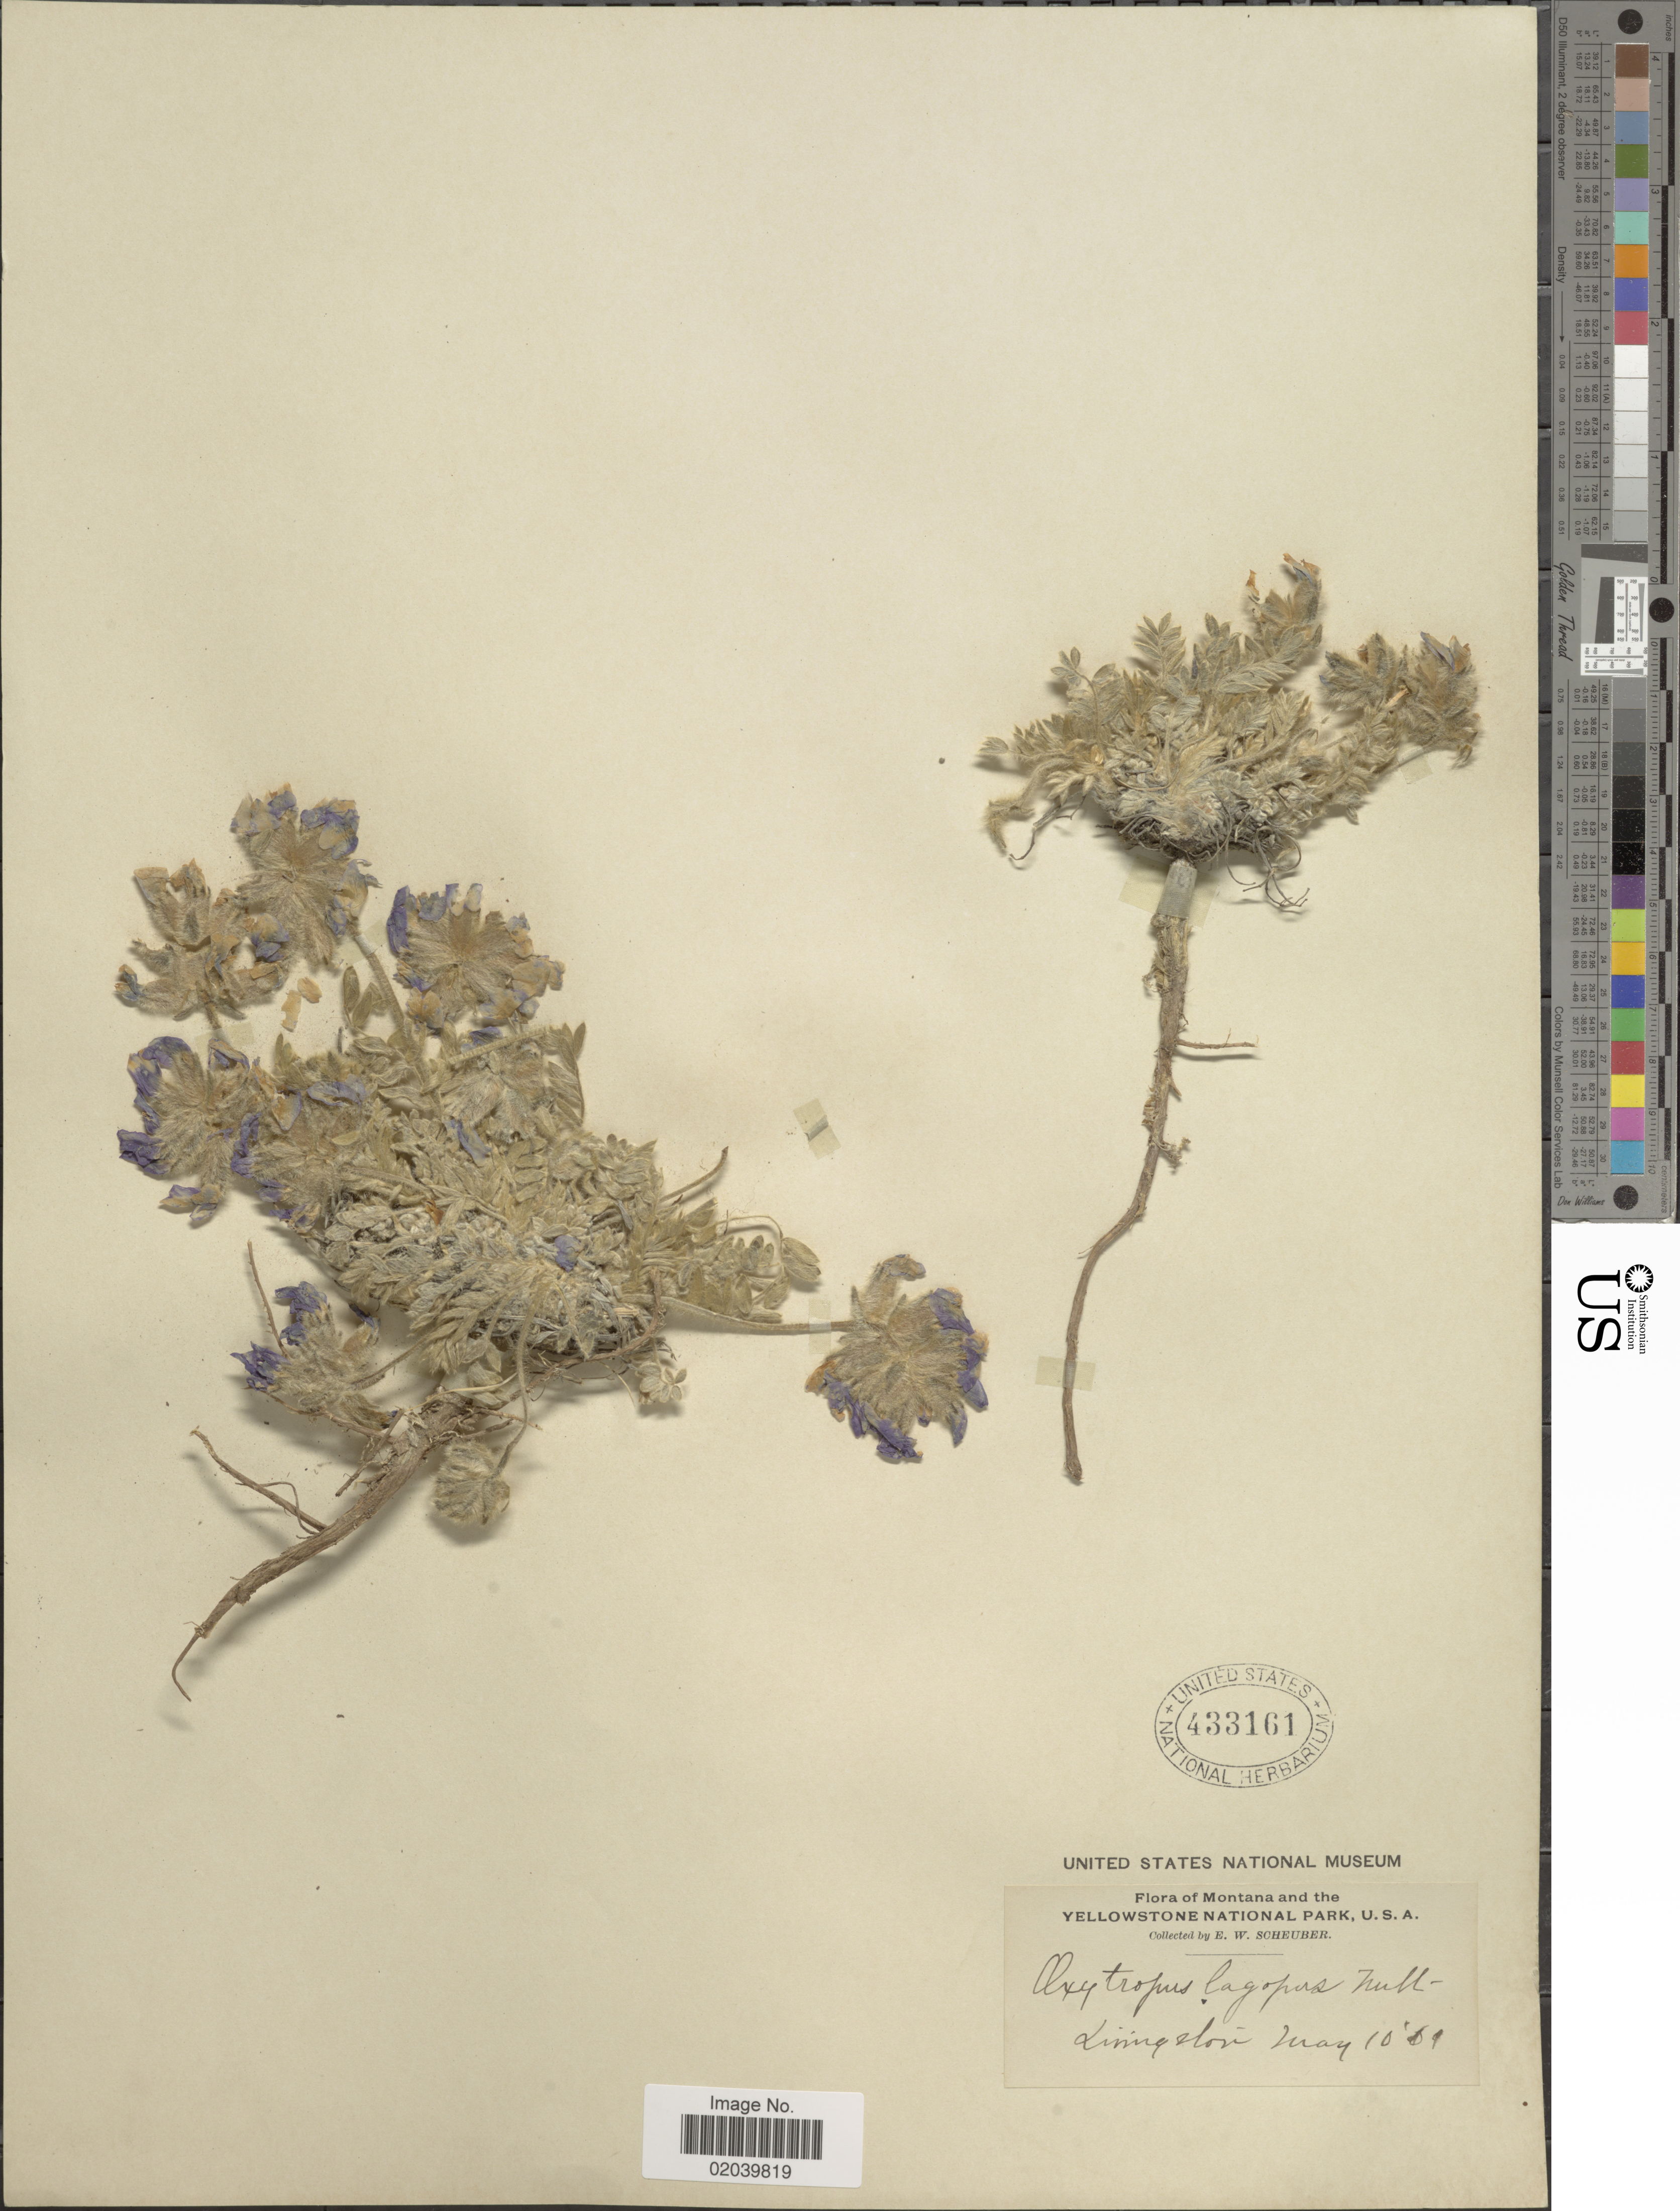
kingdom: Plantae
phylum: Tracheophyta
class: Magnoliopsida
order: Fabales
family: Fabaceae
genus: Oxytropis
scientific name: Oxytropis lagopus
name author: Nutt.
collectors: E. Scheuber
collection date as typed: Transcribed d/m/y: 10/5/69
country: United States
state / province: Montana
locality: Montana and the Yellowstone National Park. Livingston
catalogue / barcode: US 433161